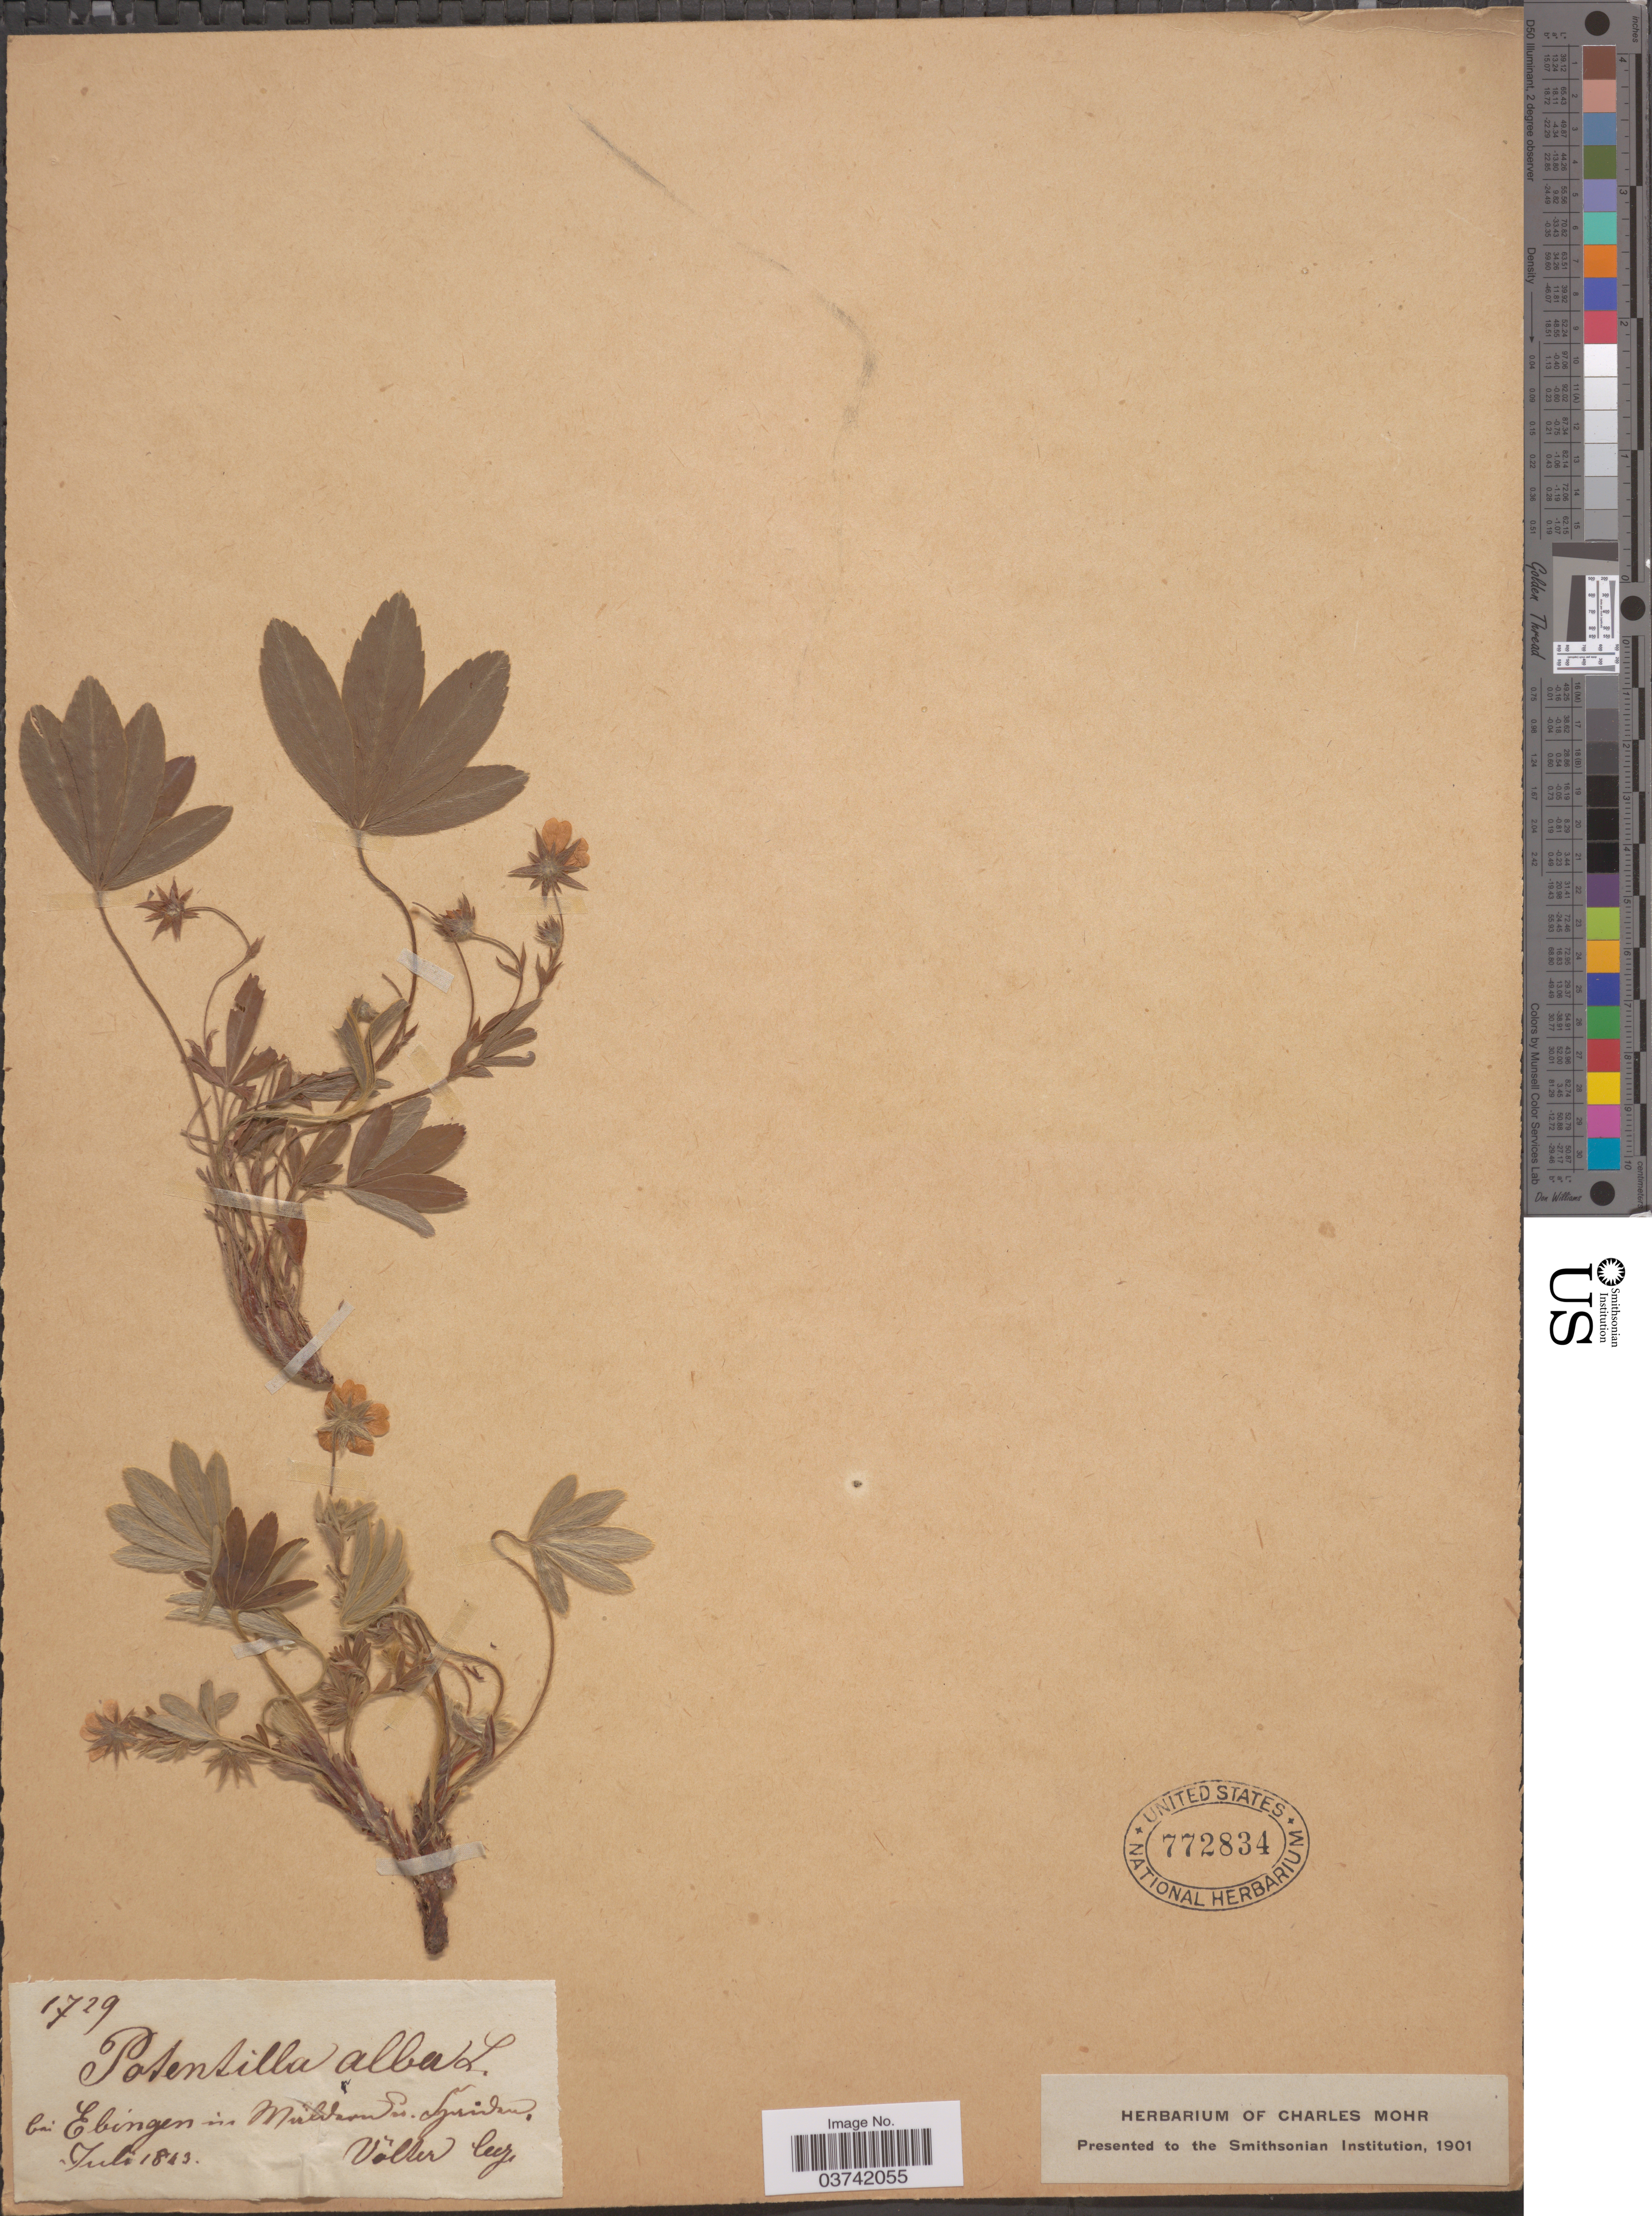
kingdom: Plantae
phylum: Tracheophyta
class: Magnoliopsida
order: Rosales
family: Rosaceae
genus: Potentilla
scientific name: Potentilla alba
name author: L.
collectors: Võlker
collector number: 1729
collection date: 1843-07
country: Germany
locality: Bei Ebingen in Muhdamdas Syrinden. [interpreted]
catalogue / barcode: US 772834